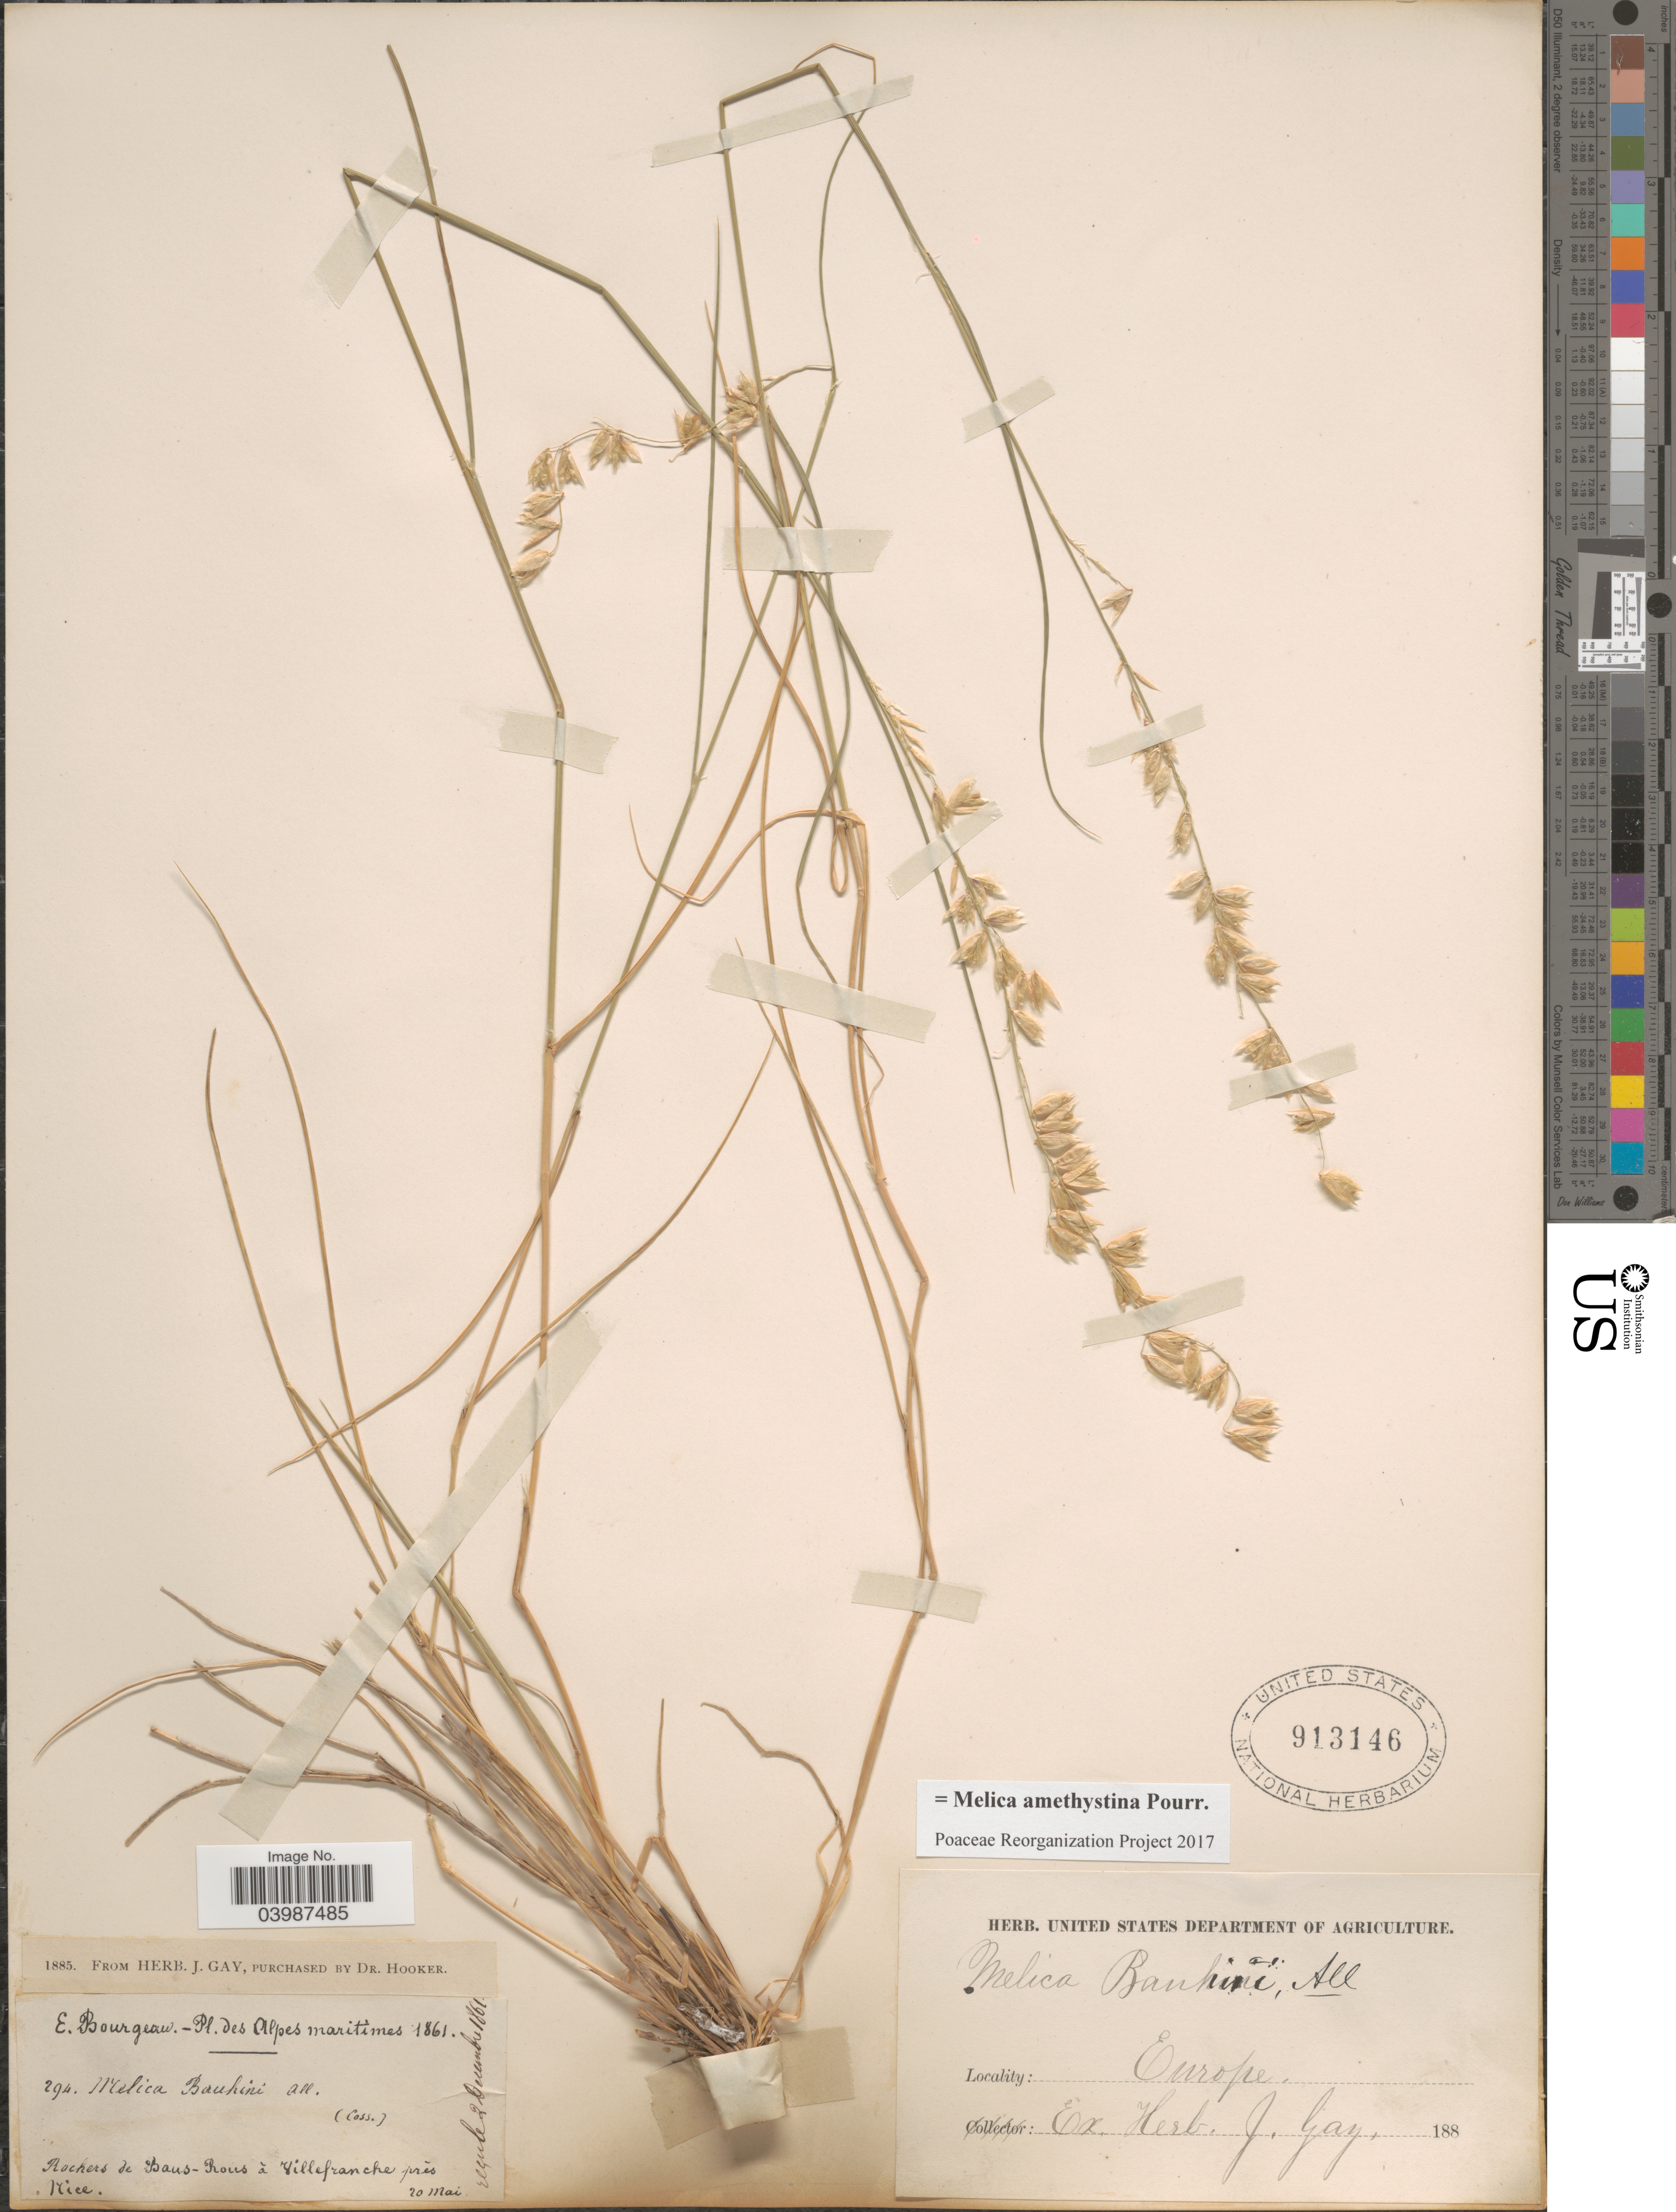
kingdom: Plantae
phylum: Tracheophyta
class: Liliopsida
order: Poales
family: Poaceae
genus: Melica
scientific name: Melica amethystina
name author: Pourr.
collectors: E. Bourgeau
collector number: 294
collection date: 1861-05-20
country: France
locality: Alpes maritimes. Rochers de Baus-Rous à Villefranche près Nice. Europe.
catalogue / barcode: US 913146